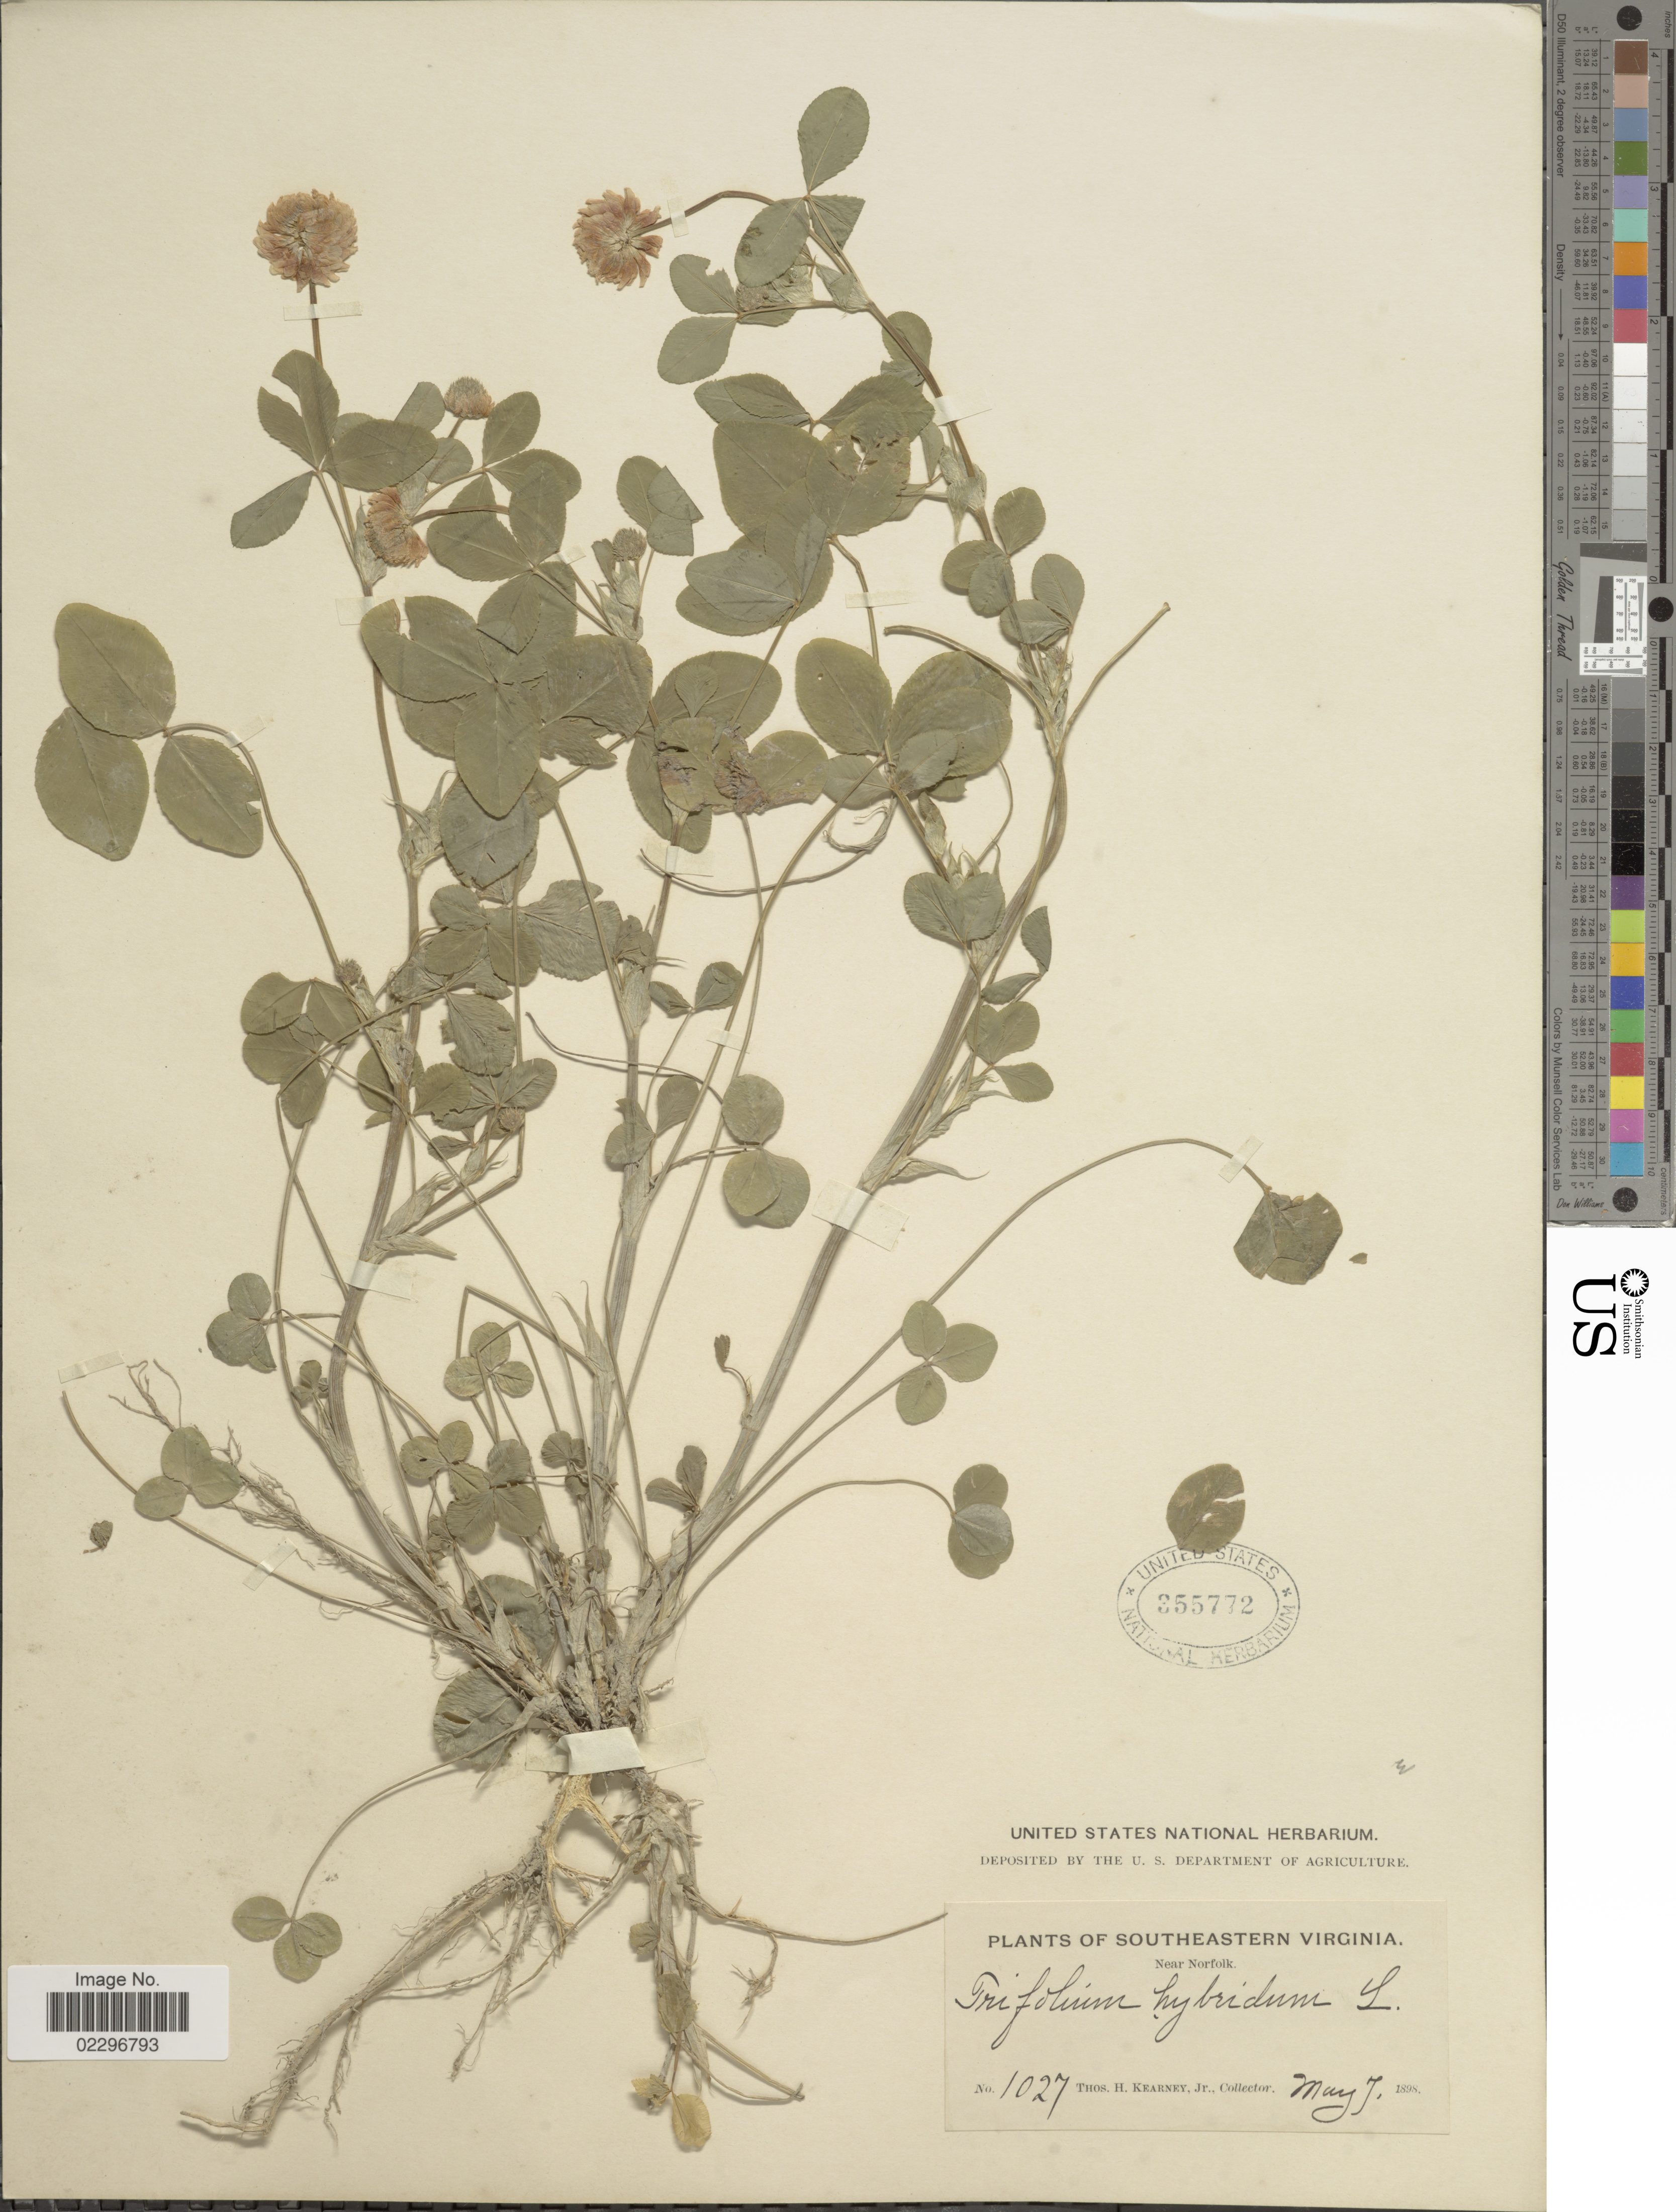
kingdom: Plantae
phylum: Tracheophyta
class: Magnoliopsida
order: Fabales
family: Fabaceae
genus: Trifolium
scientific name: Trifolium hybridum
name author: L.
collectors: T. H. Kearney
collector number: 1027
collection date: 1898-05-07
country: United States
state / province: Virginia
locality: Southern Virginia. Near Norfolk.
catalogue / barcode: US 355772